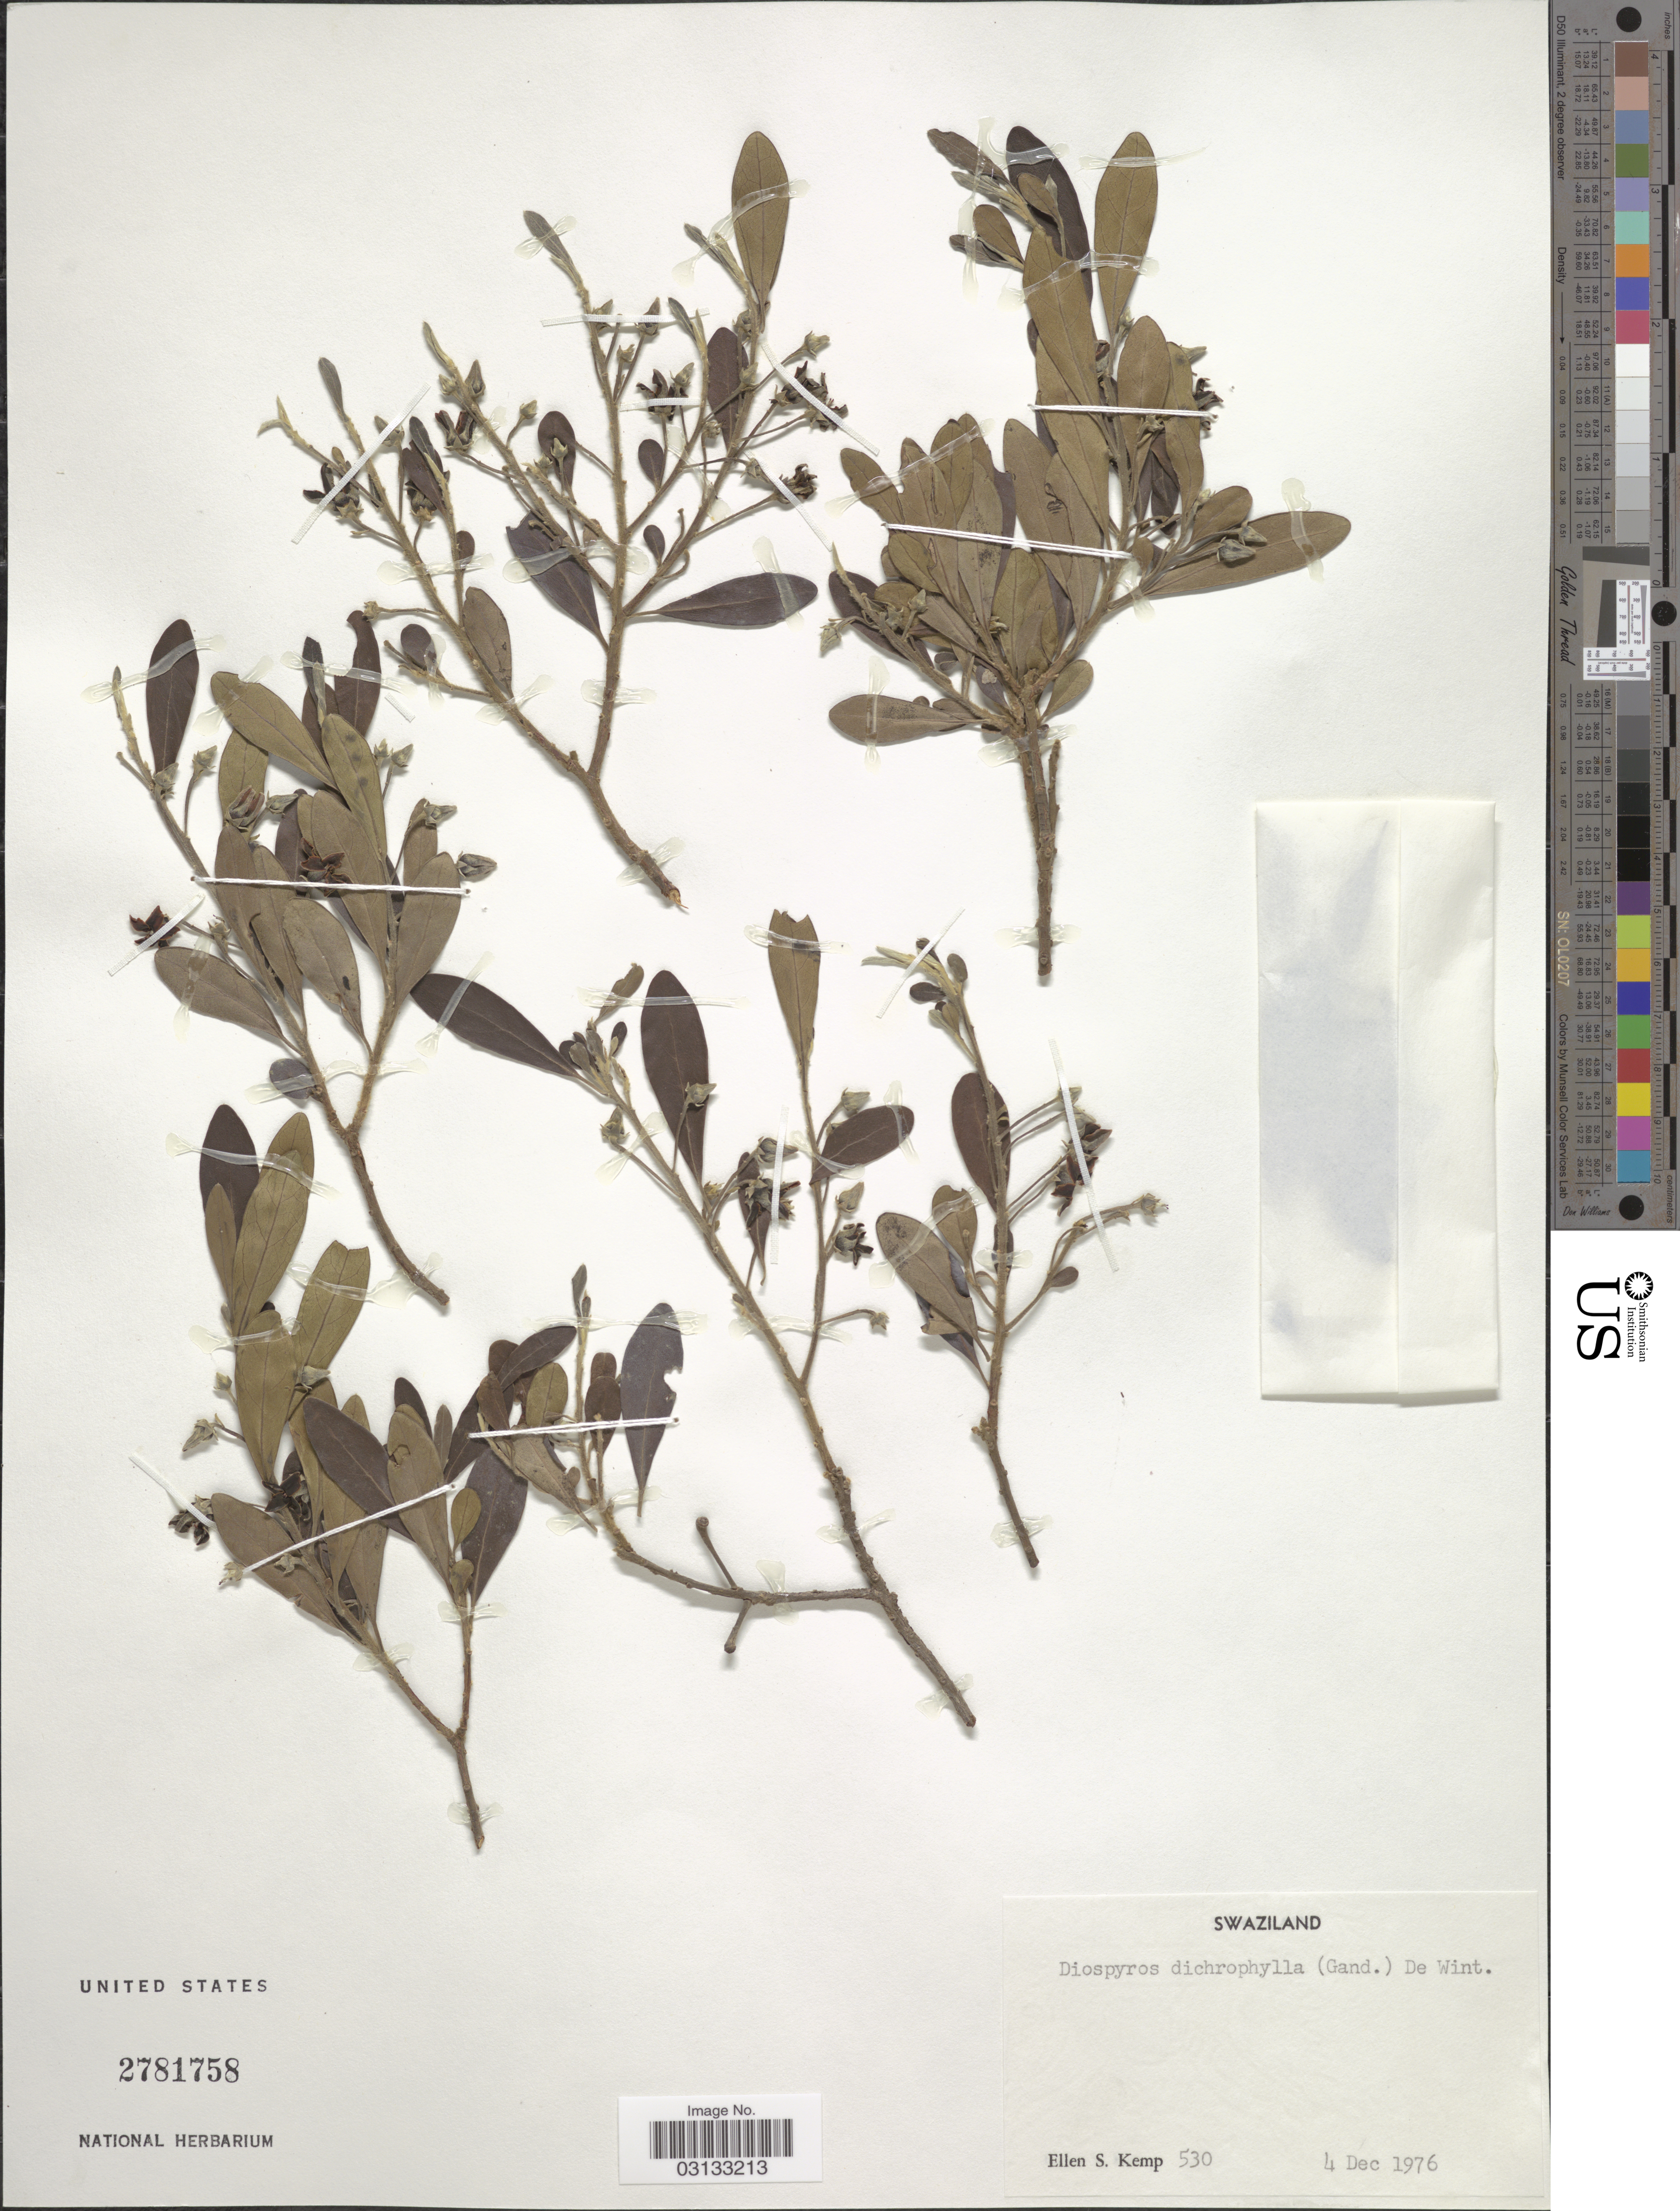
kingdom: Plantae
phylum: Tracheophyta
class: Magnoliopsida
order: Ericales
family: Ebenaceae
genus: Diospyros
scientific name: Diospyros dichrophylla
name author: (Gand.) De Winter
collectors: E. S. Kemp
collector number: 530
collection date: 1976-12-04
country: Eswatini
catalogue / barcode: US 2781758